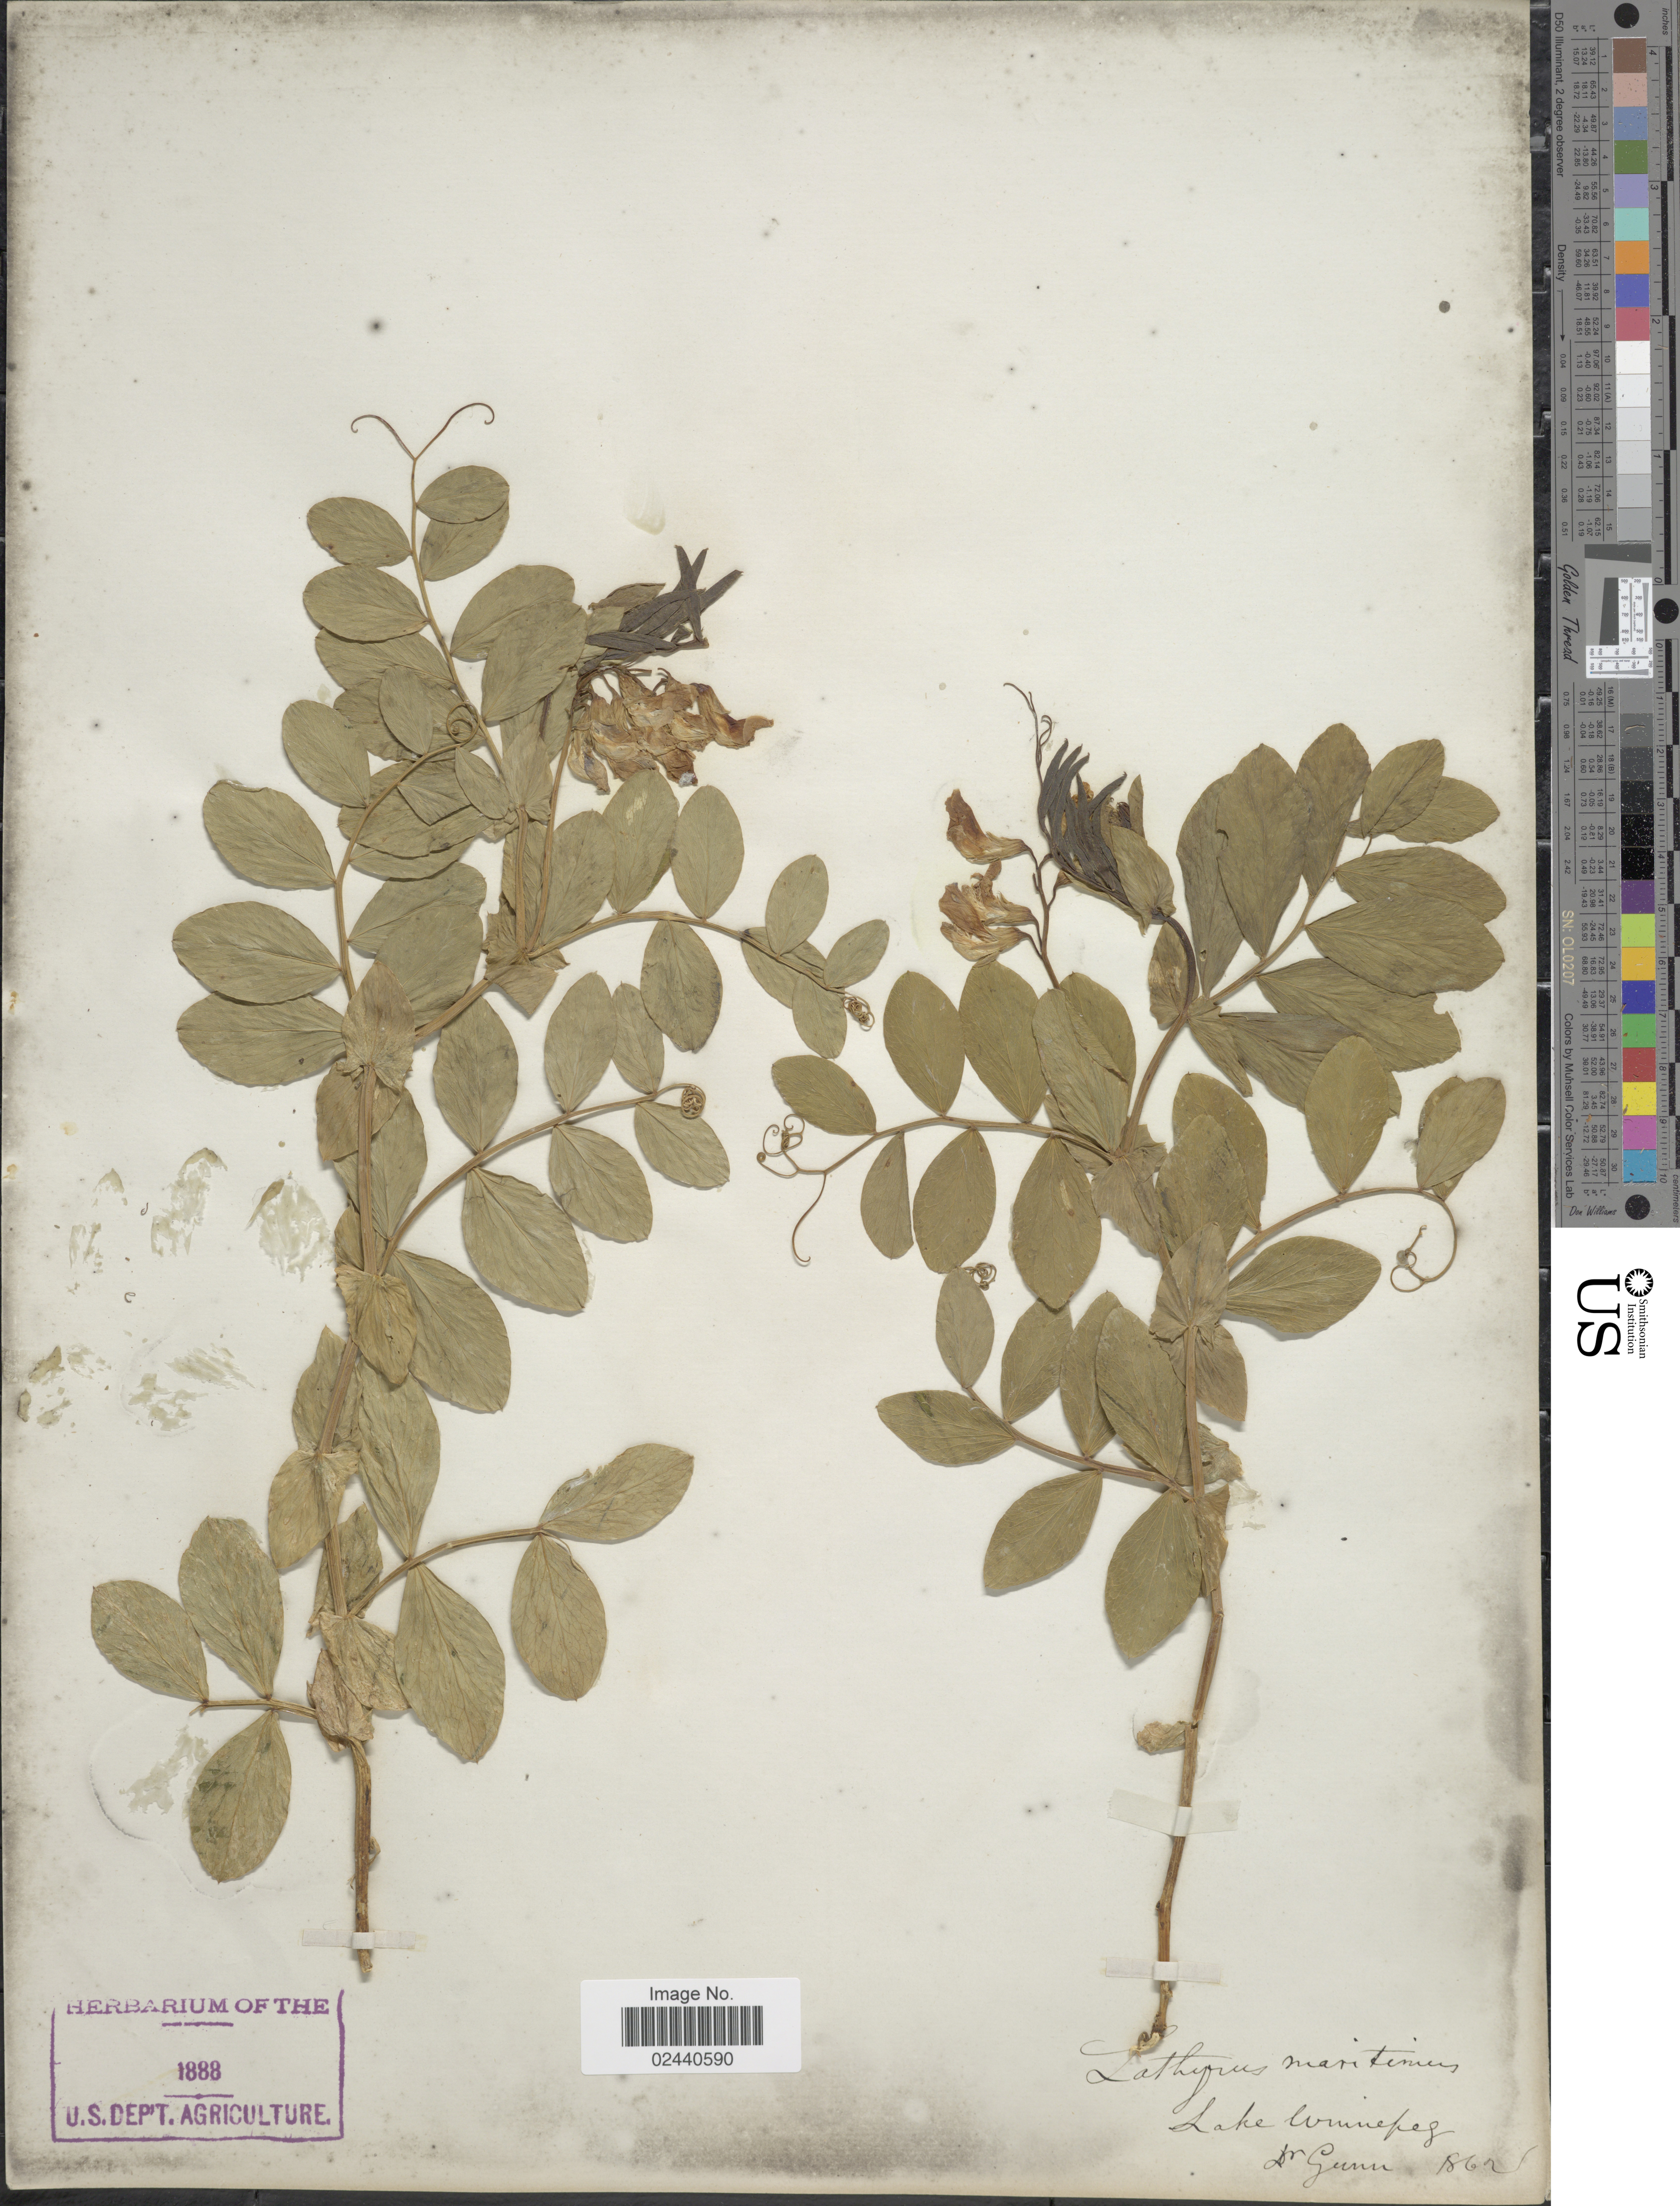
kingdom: Plantae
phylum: Tracheophyta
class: Magnoliopsida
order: Fabales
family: Fabaceae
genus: Lathyrus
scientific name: Lathyrus japonicus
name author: Willd.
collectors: -. Gunn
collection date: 1862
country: Canada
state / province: Manitoba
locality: Lake Winnepeg